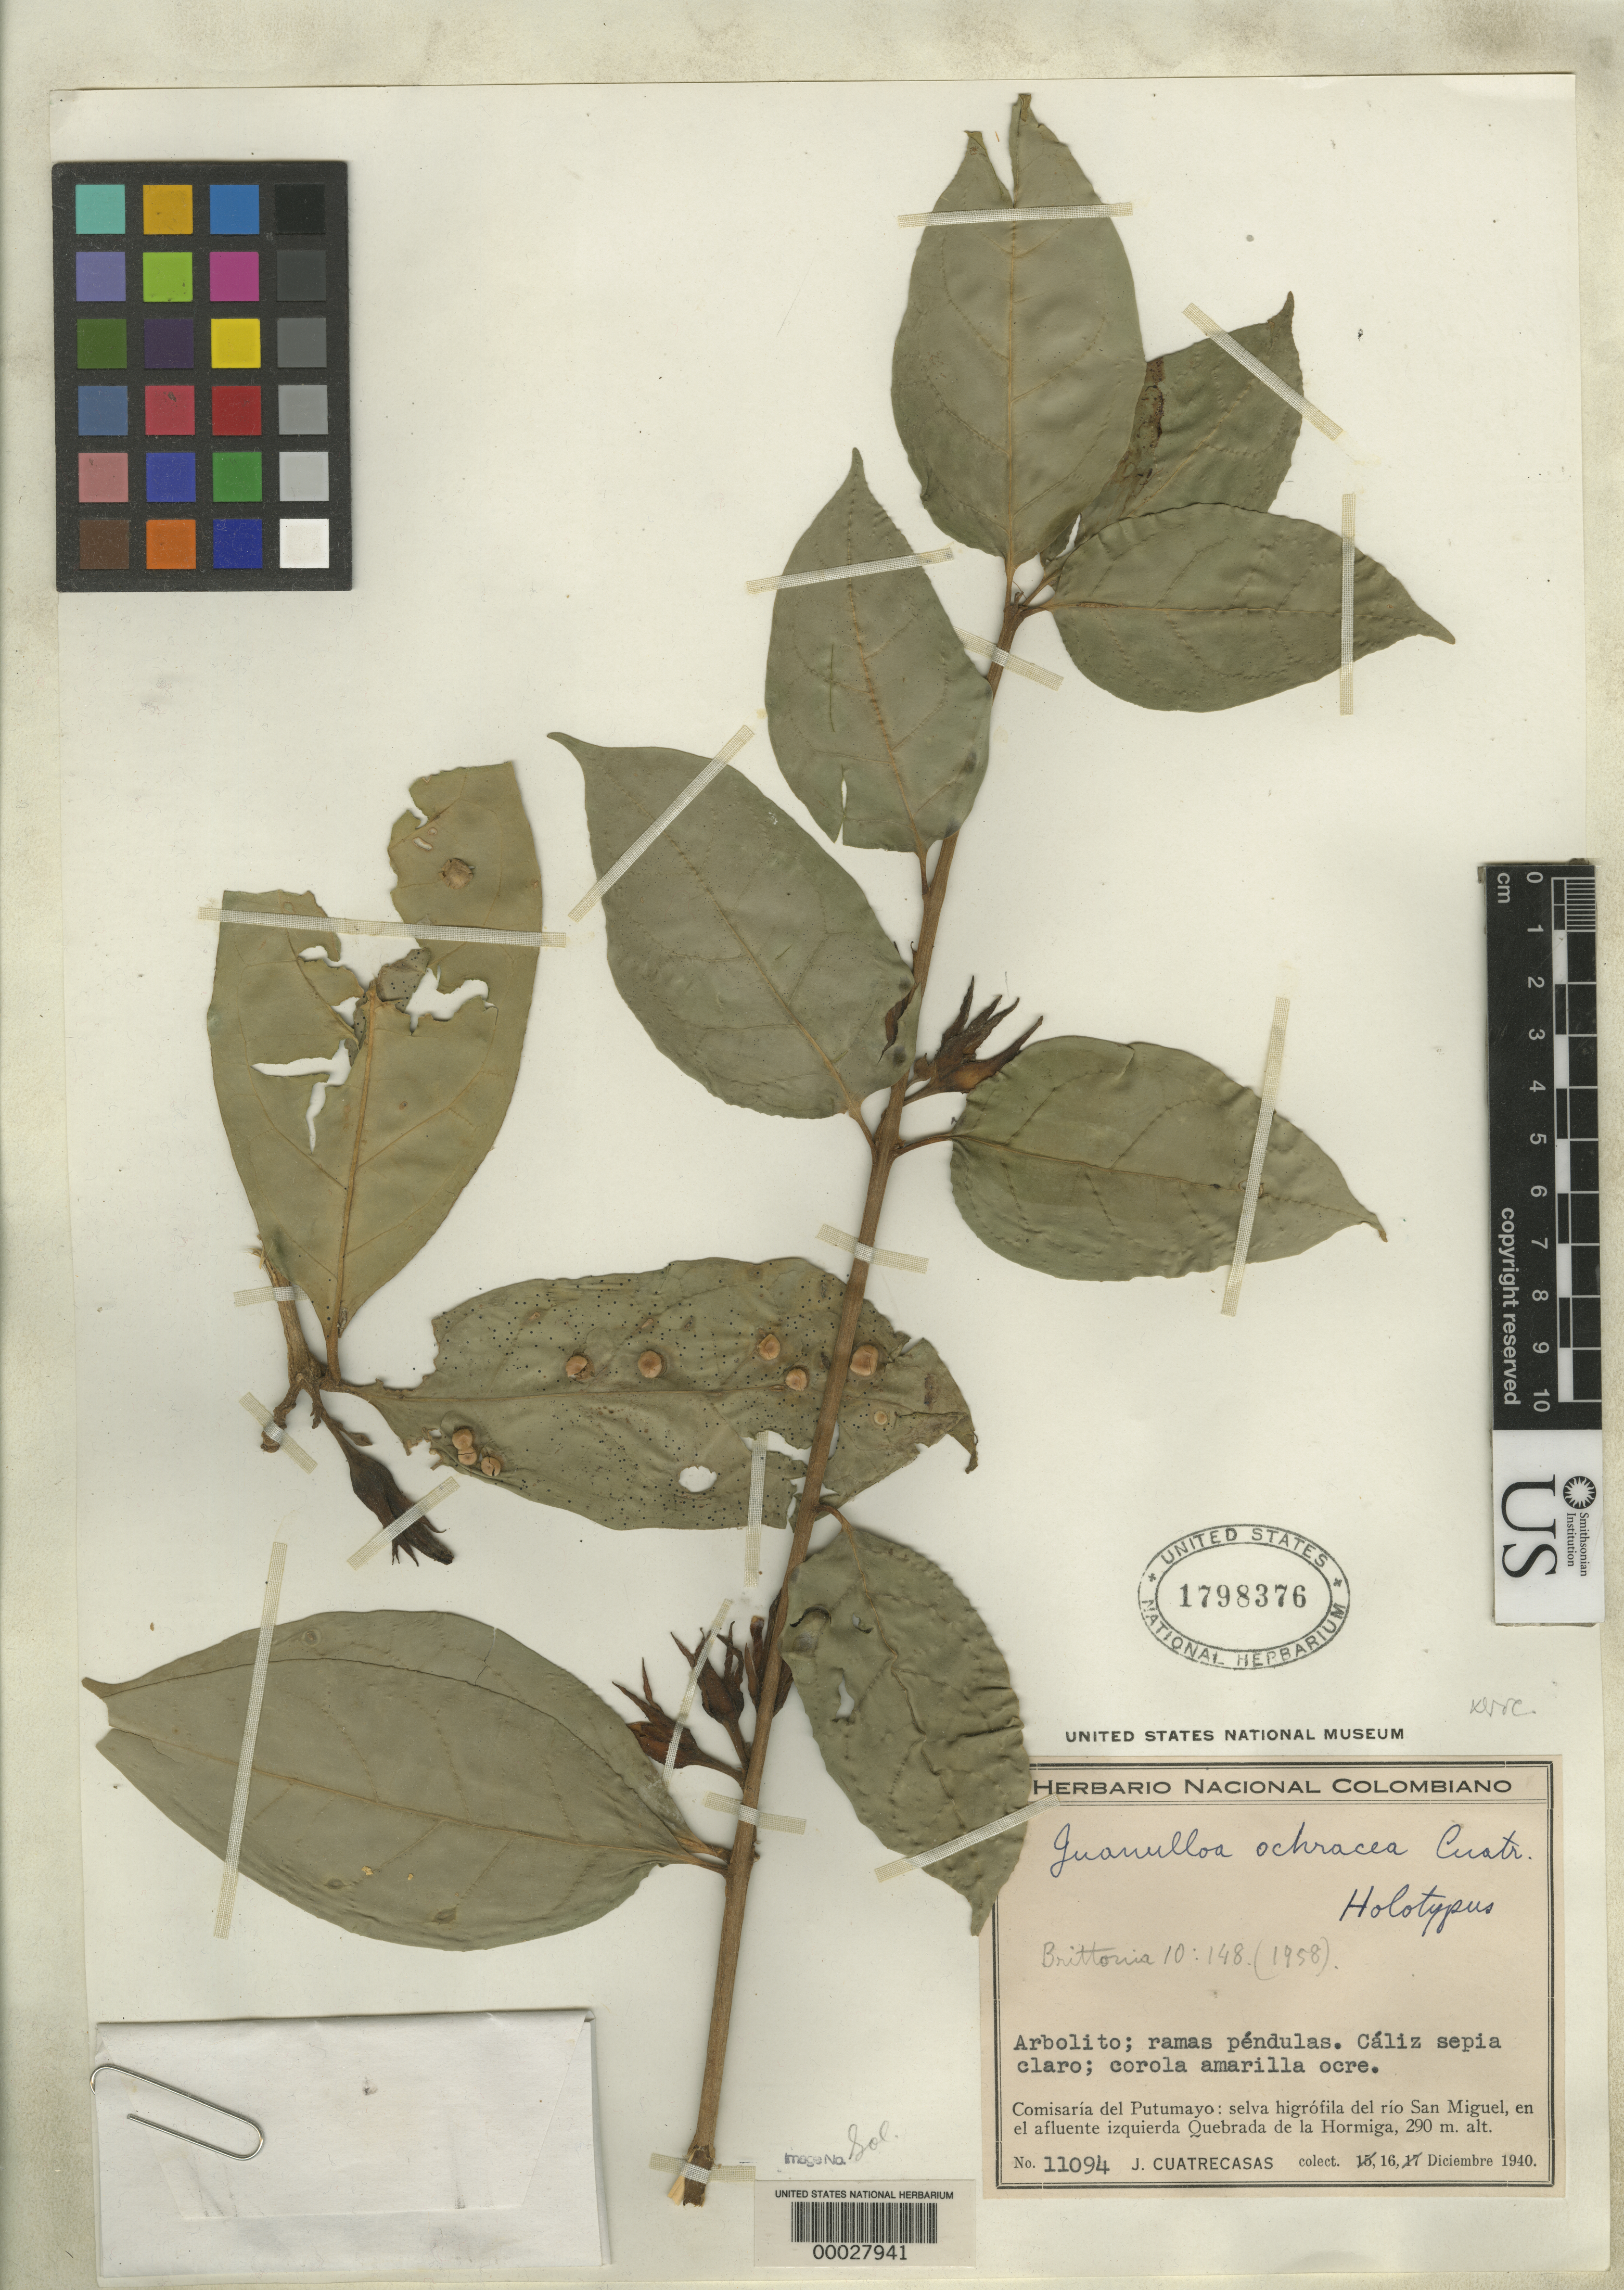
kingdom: Plantae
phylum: Tracheophyta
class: Magnoliopsida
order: Solanales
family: Solanaceae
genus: Juanulloa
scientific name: Juanulloa ochracea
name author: Cuatrec.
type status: Holotype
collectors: J. Cuatrecasas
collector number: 11094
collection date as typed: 16 Dec 1940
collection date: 1940-12-16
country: Colombia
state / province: Putumayo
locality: Rio Sal Miguel.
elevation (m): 290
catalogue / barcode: US 1798376